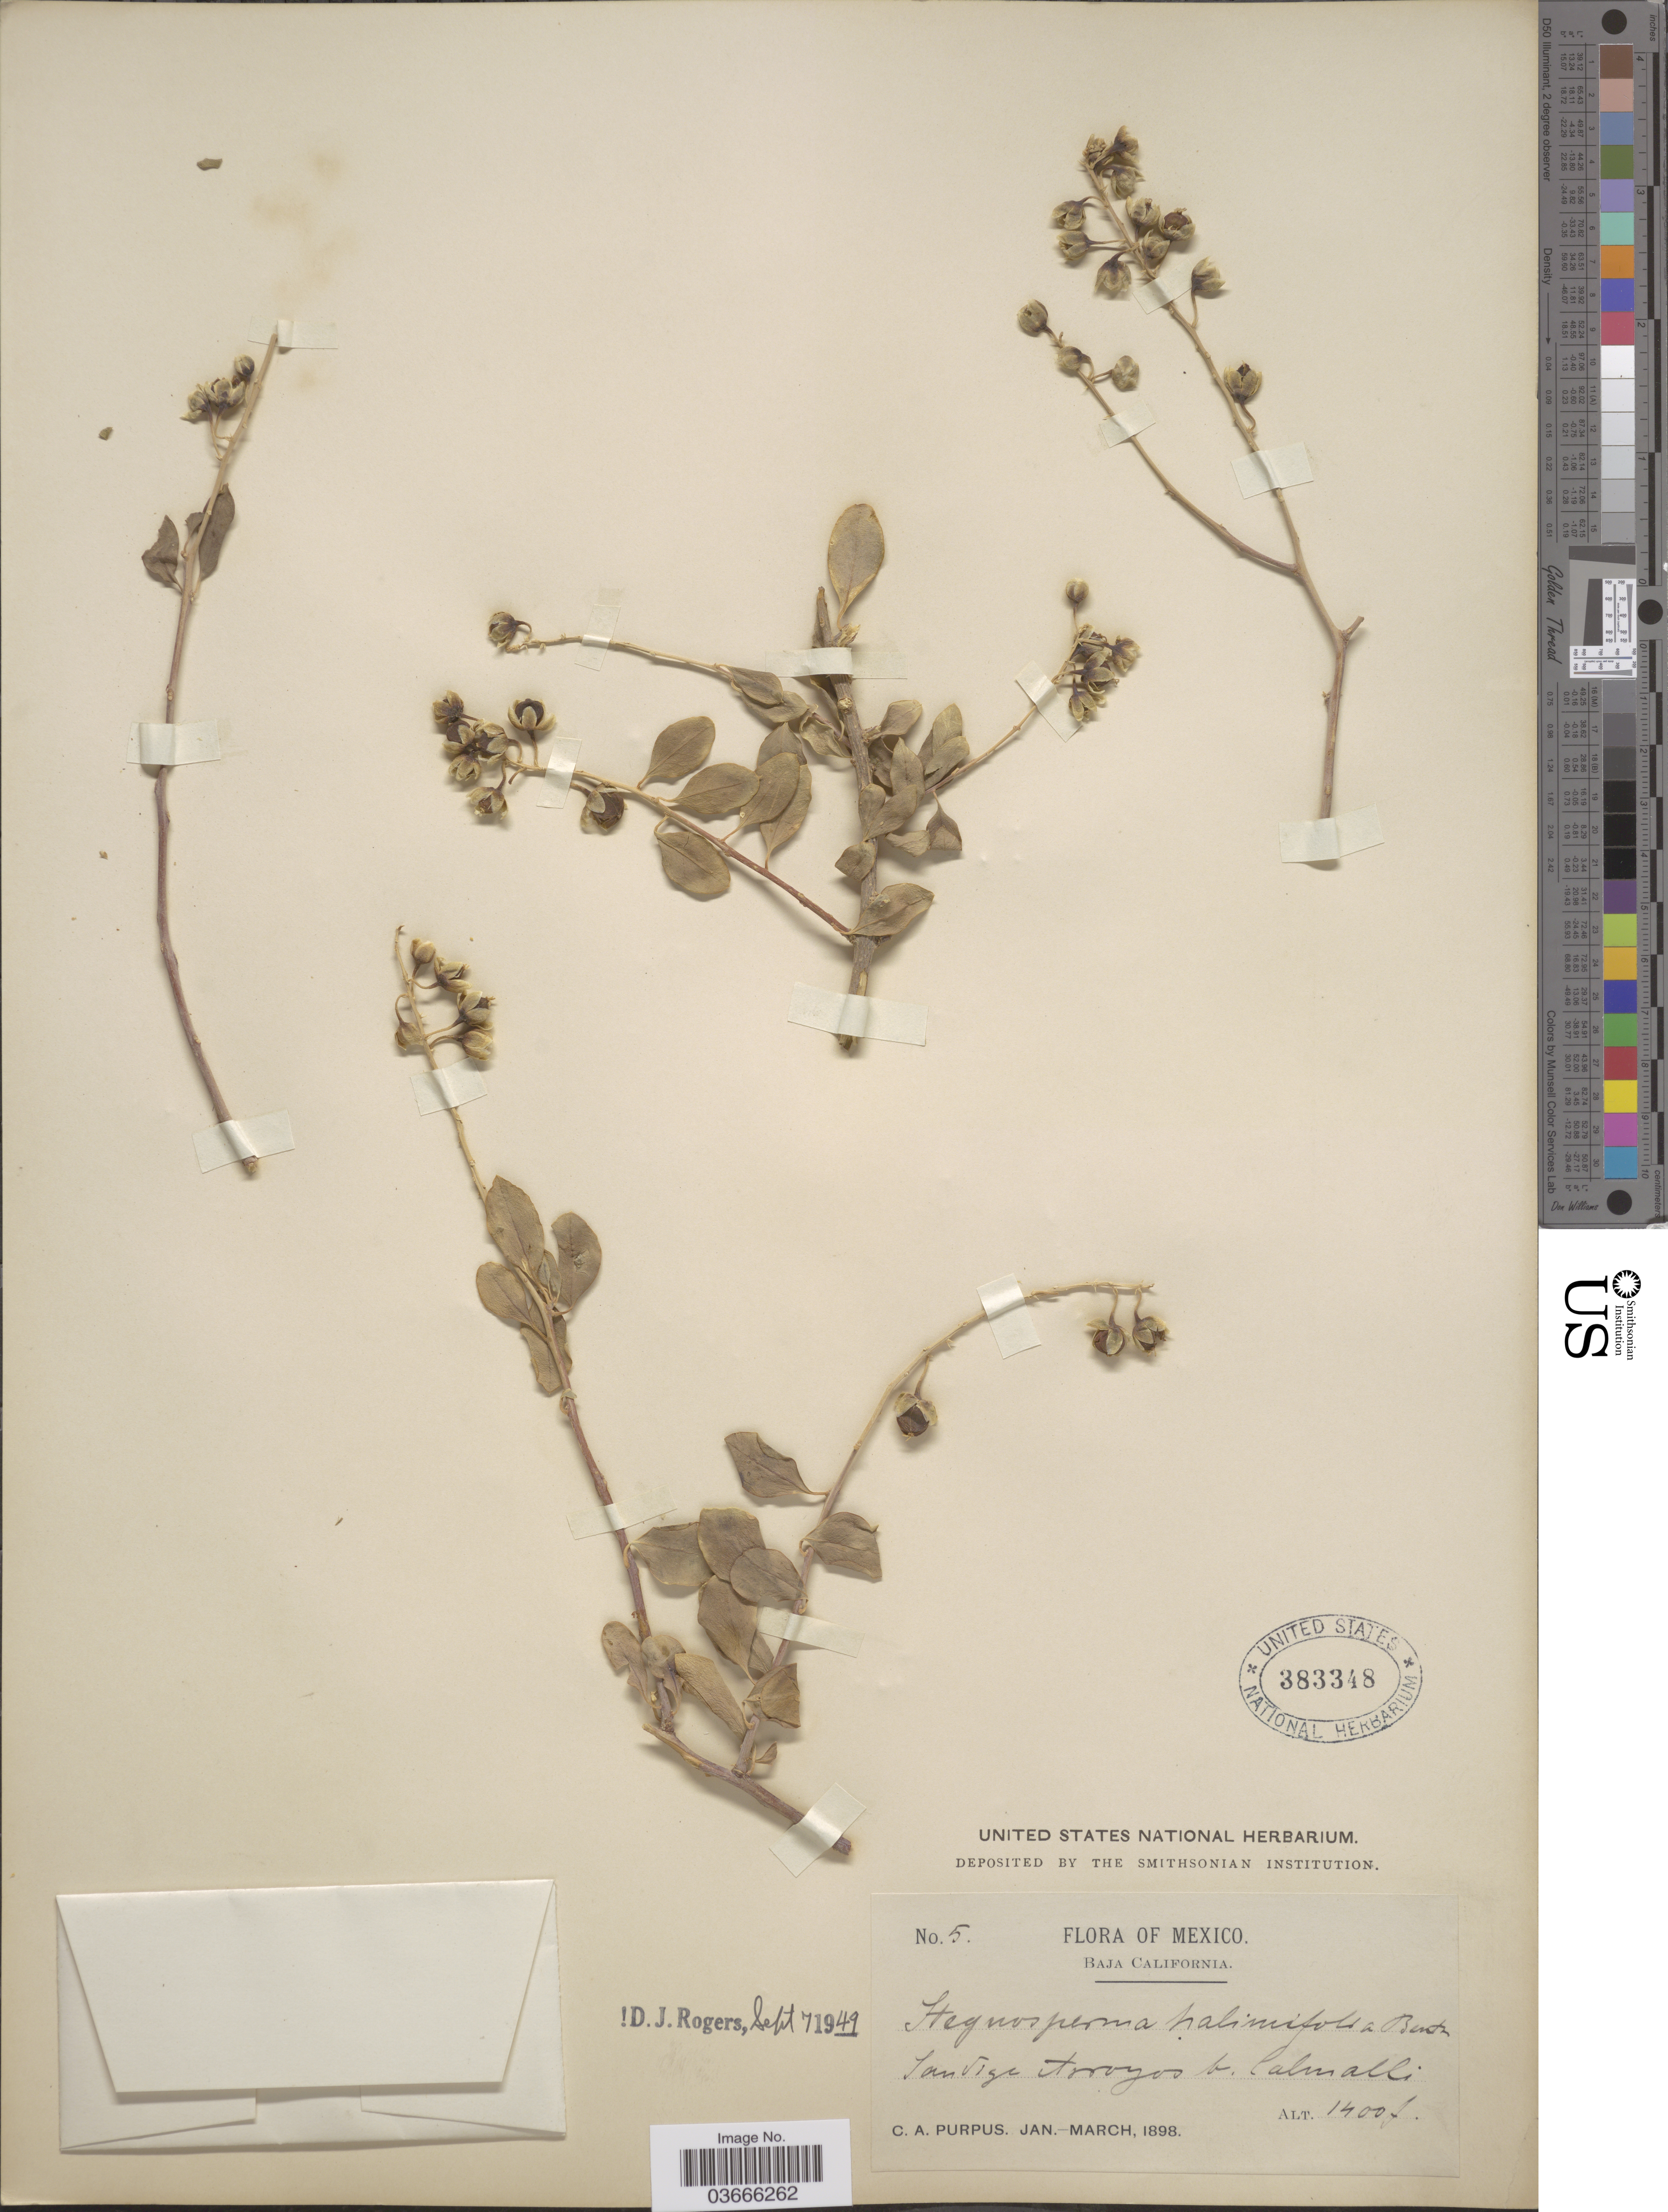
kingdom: Plantae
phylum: Tracheophyta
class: Magnoliopsida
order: Caryophyllales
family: Stegnospermataceae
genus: Stegnosperma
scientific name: Stegnosperma halimifolium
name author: Benth.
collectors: C. A. Purpus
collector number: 5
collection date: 1898-01/1898-03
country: Mexico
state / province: Baja California Norte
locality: San Vige Arroyos b. Calmalli.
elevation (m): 427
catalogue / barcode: US 383348